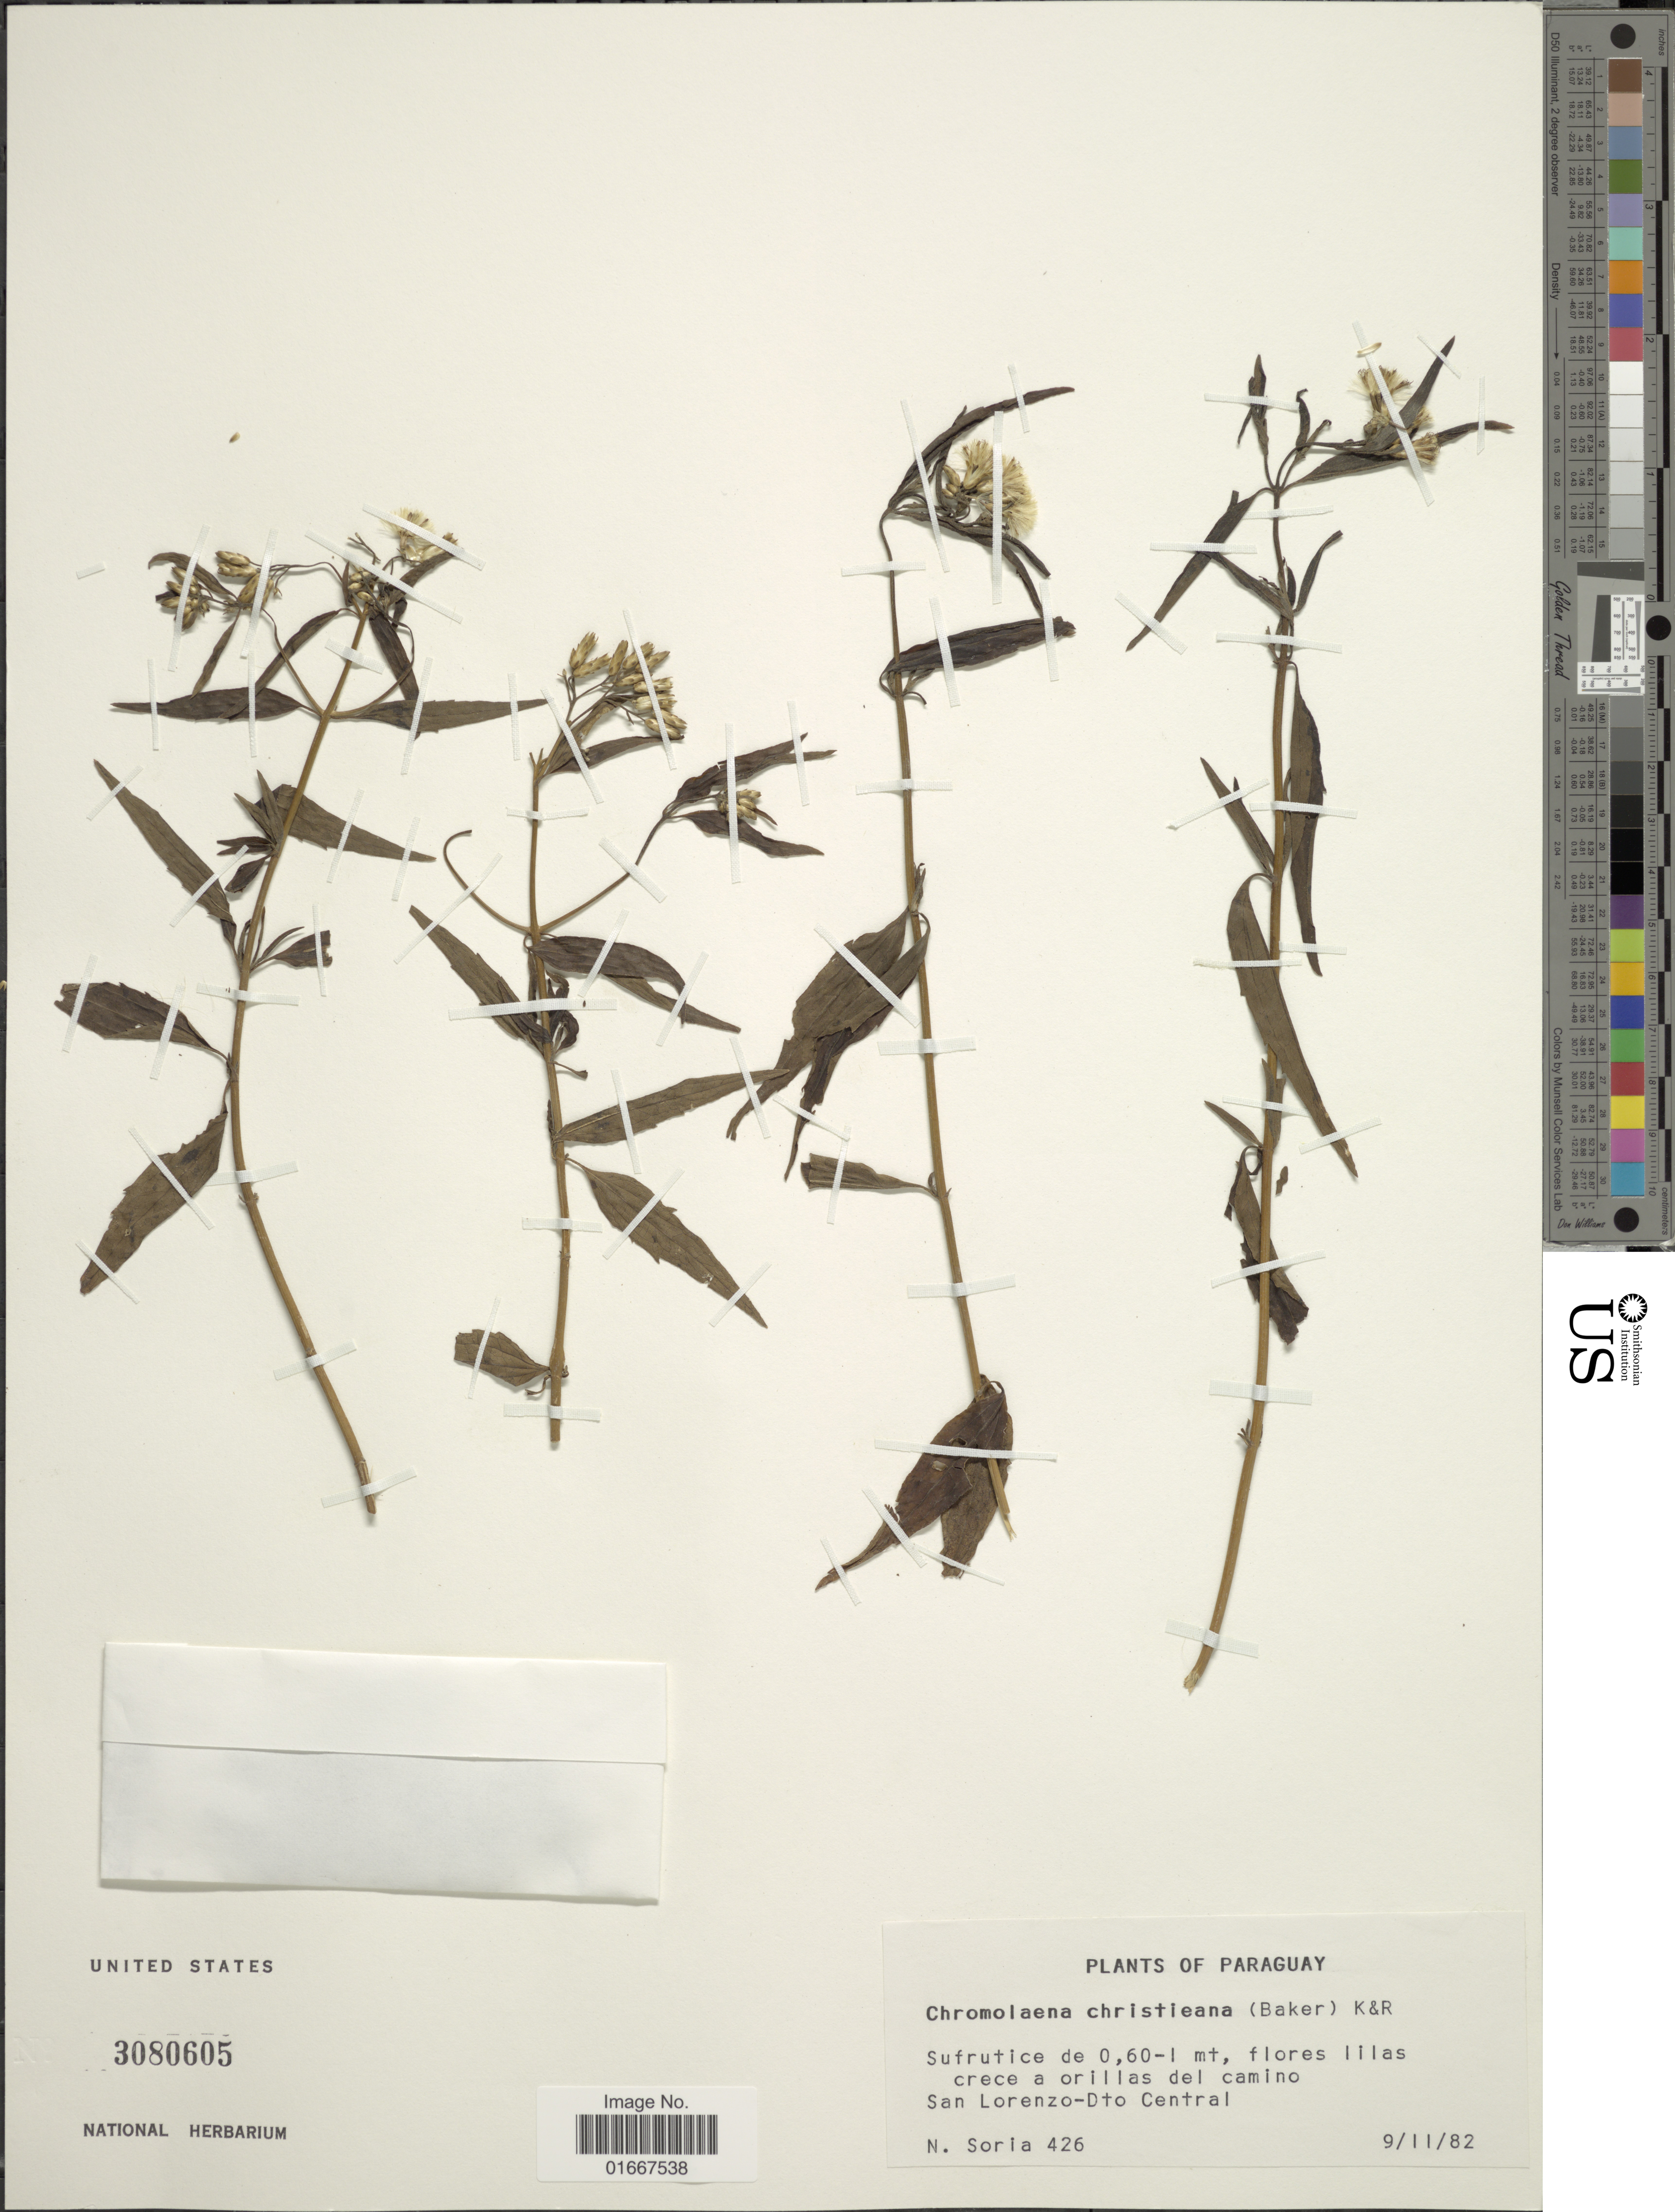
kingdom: Plantae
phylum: Tracheophyta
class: Magnoliopsida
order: Asterales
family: Asteraceae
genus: Chromolaena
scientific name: Chromolaena christieana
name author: (Baker) R.M. King & H. Rob.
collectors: N. Soria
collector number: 426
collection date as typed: Transcribed d/m/y: 9/11/82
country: Paraguay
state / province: Central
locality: San Lorenzo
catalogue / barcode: US 3080605